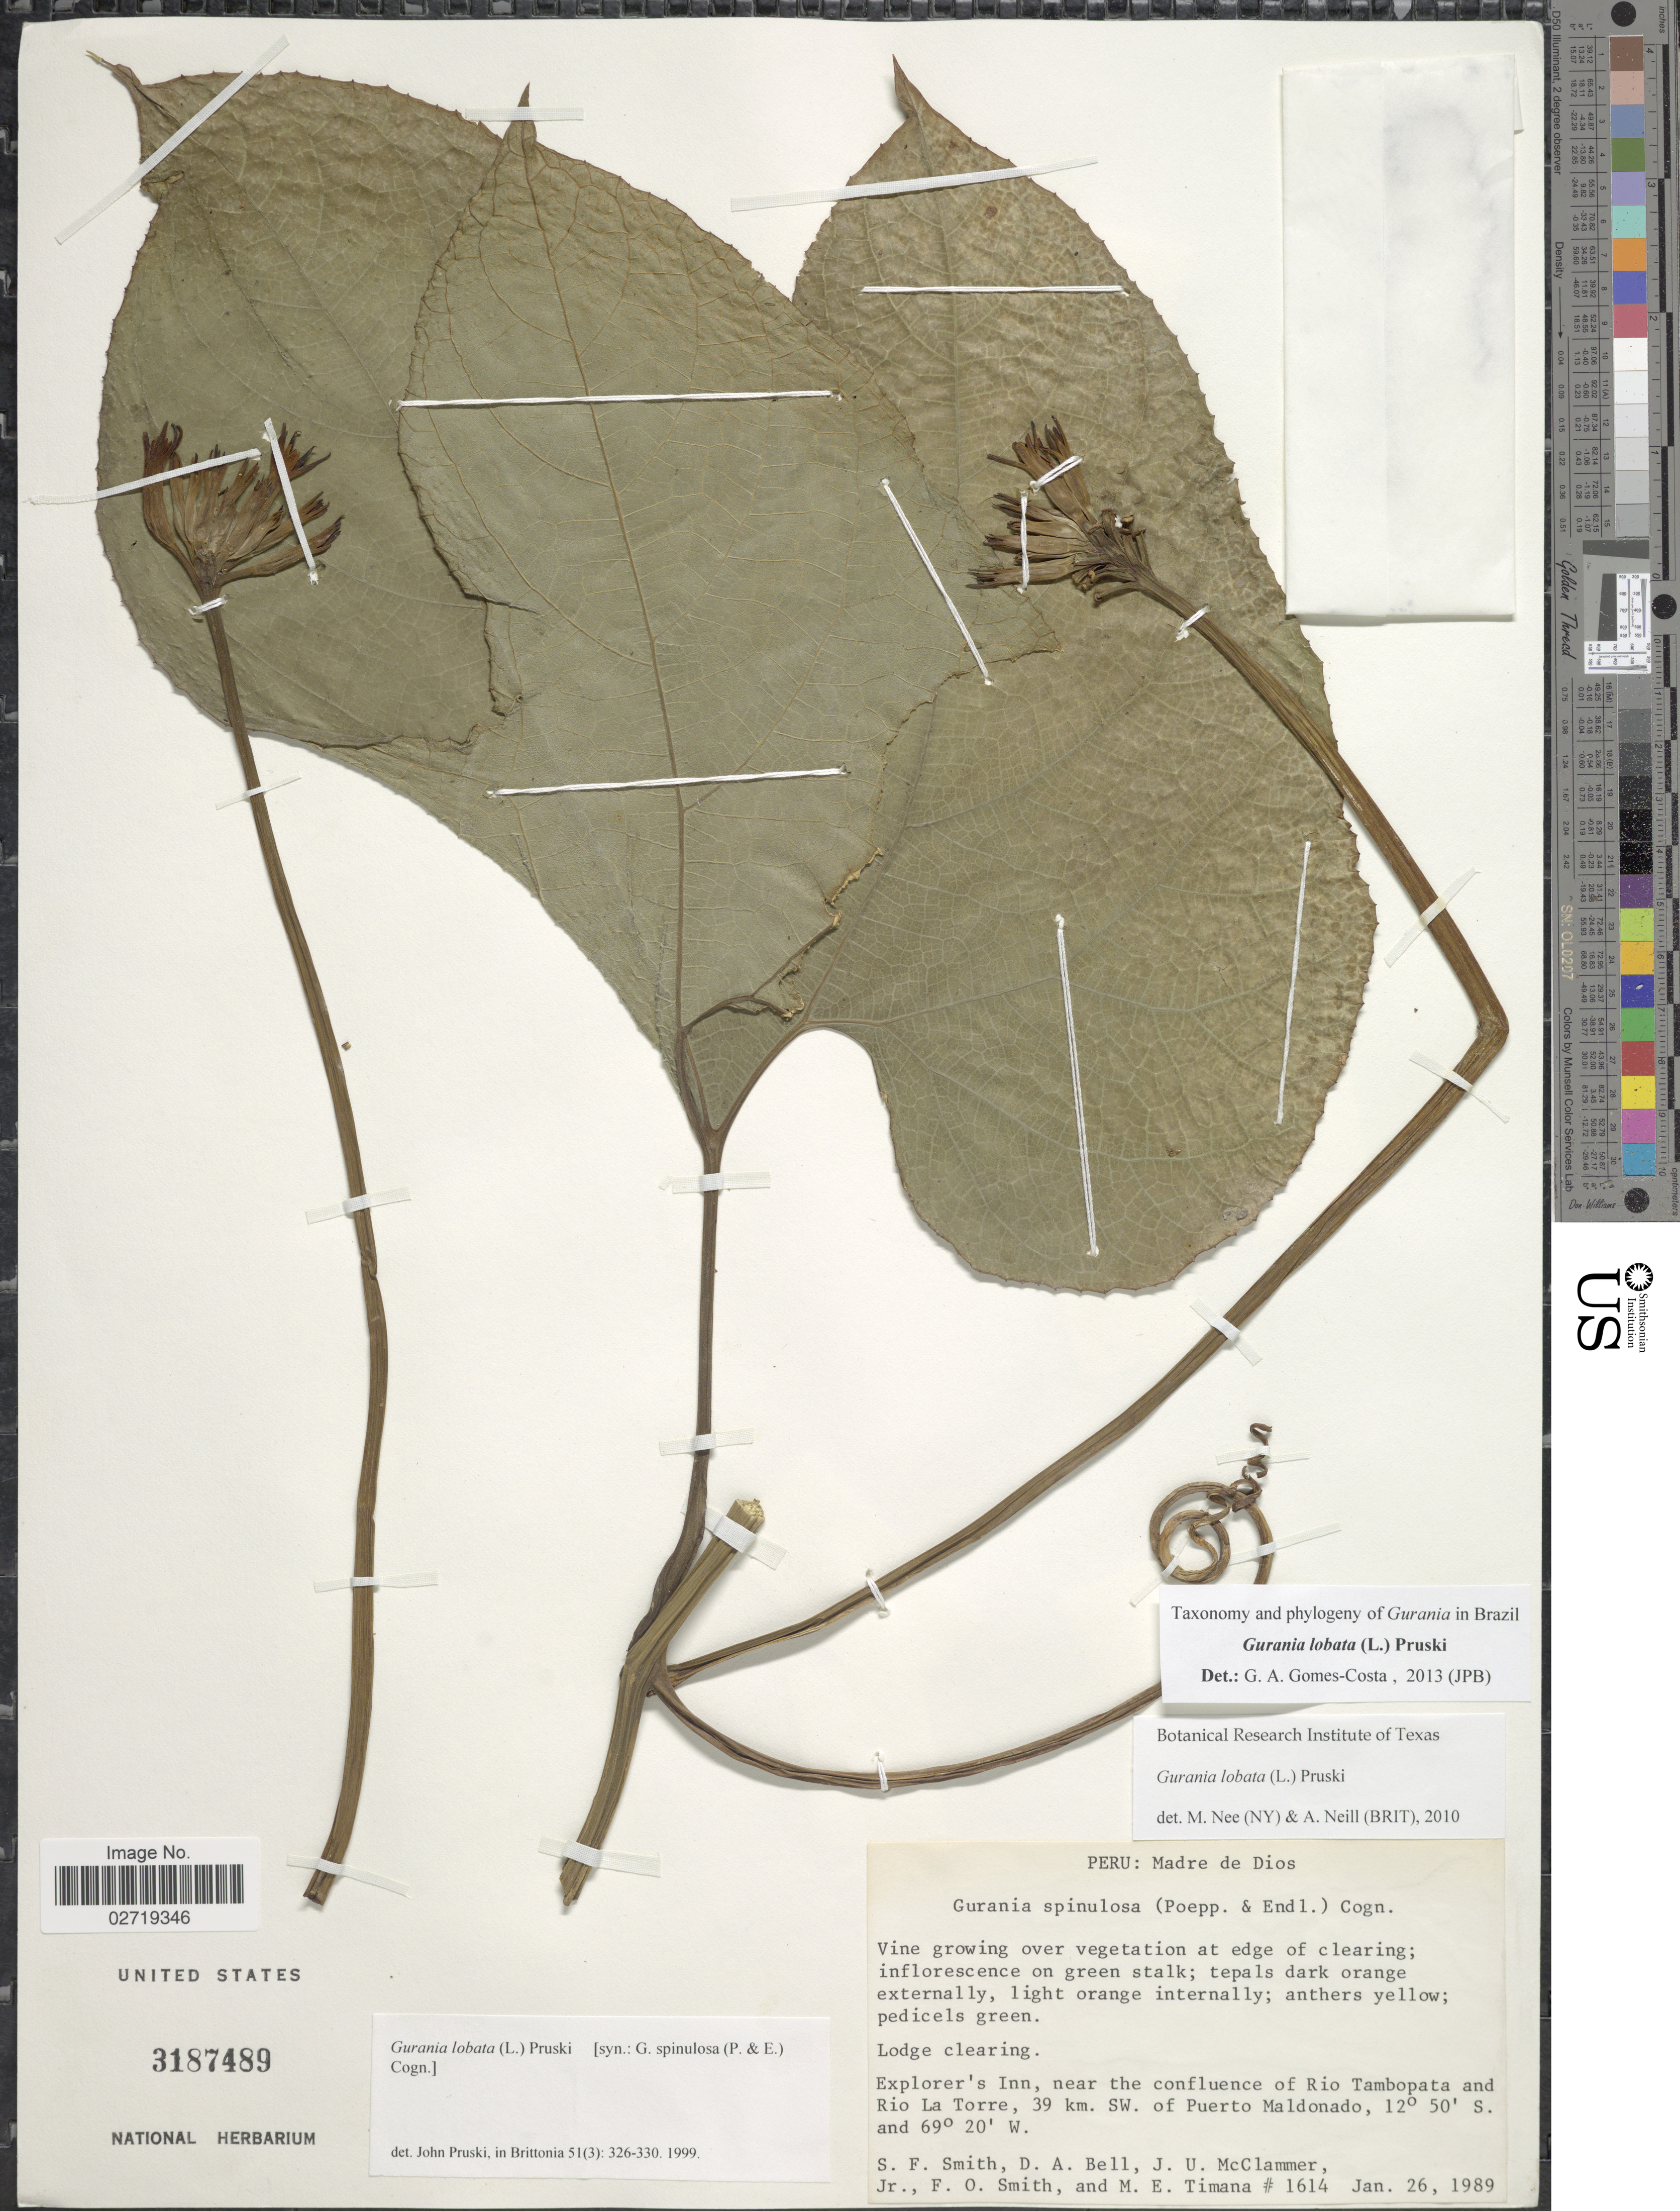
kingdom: Plantae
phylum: Tracheophyta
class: Magnoliopsida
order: Cucurbitales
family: Cucurbitaceae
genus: Gurania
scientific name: Gurania lobata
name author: (L.) Pruski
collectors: S.F. Smith, D. A. Bell, J. McClammer Jr. & F. Smith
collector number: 1614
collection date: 1989-01-26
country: Peru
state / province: Madre de Dios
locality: Explorer's Inn, near the confluence of Rio Tambopata and Rio La Torre, 39 km SW of Puerto Maldonado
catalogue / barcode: US 3187489